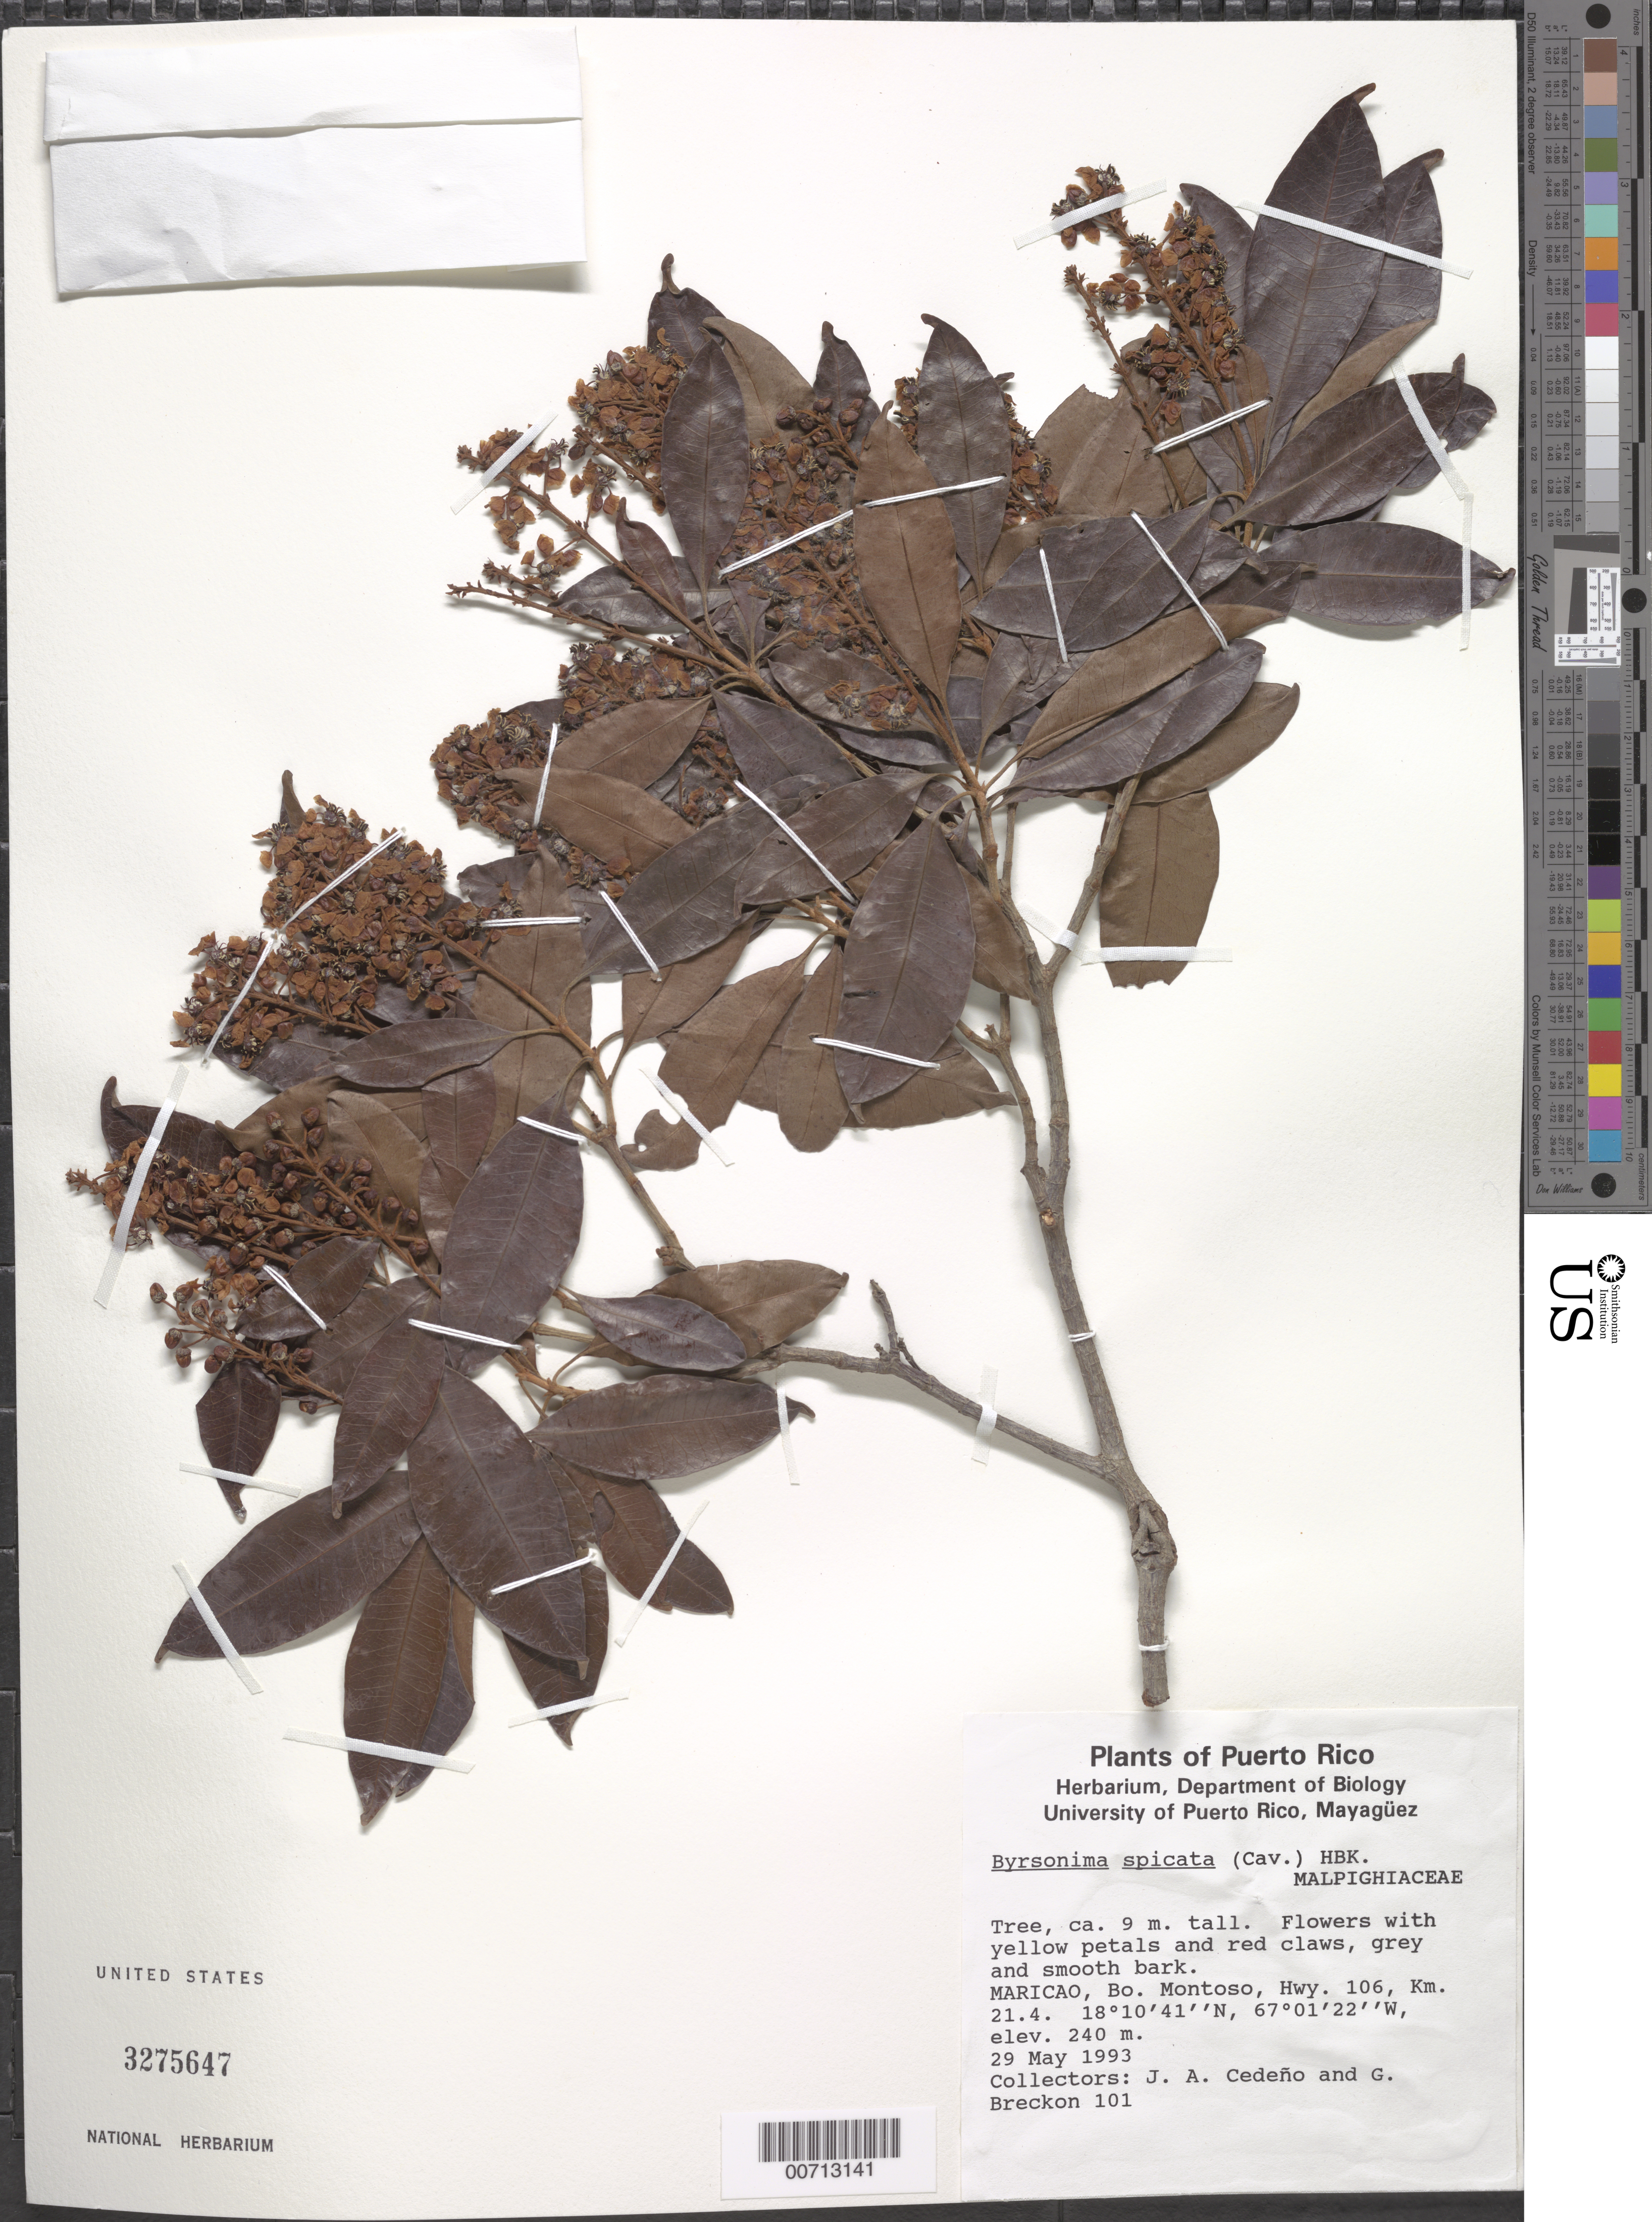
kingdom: Plantae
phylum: Tracheophyta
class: Magnoliopsida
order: Malpighiales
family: Malpighiaceae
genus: Byrsonima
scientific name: Byrsonima spicata (Cav.) DC.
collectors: J. A. Cedeño M. & G. J. Breckon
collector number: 101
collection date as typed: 29 May 1993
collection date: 1993-05-29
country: Puerto Rico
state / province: Maricao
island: Greater Antilles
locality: Bo. Montoso, hwy 106, km 21.4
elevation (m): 240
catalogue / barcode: US 3275647